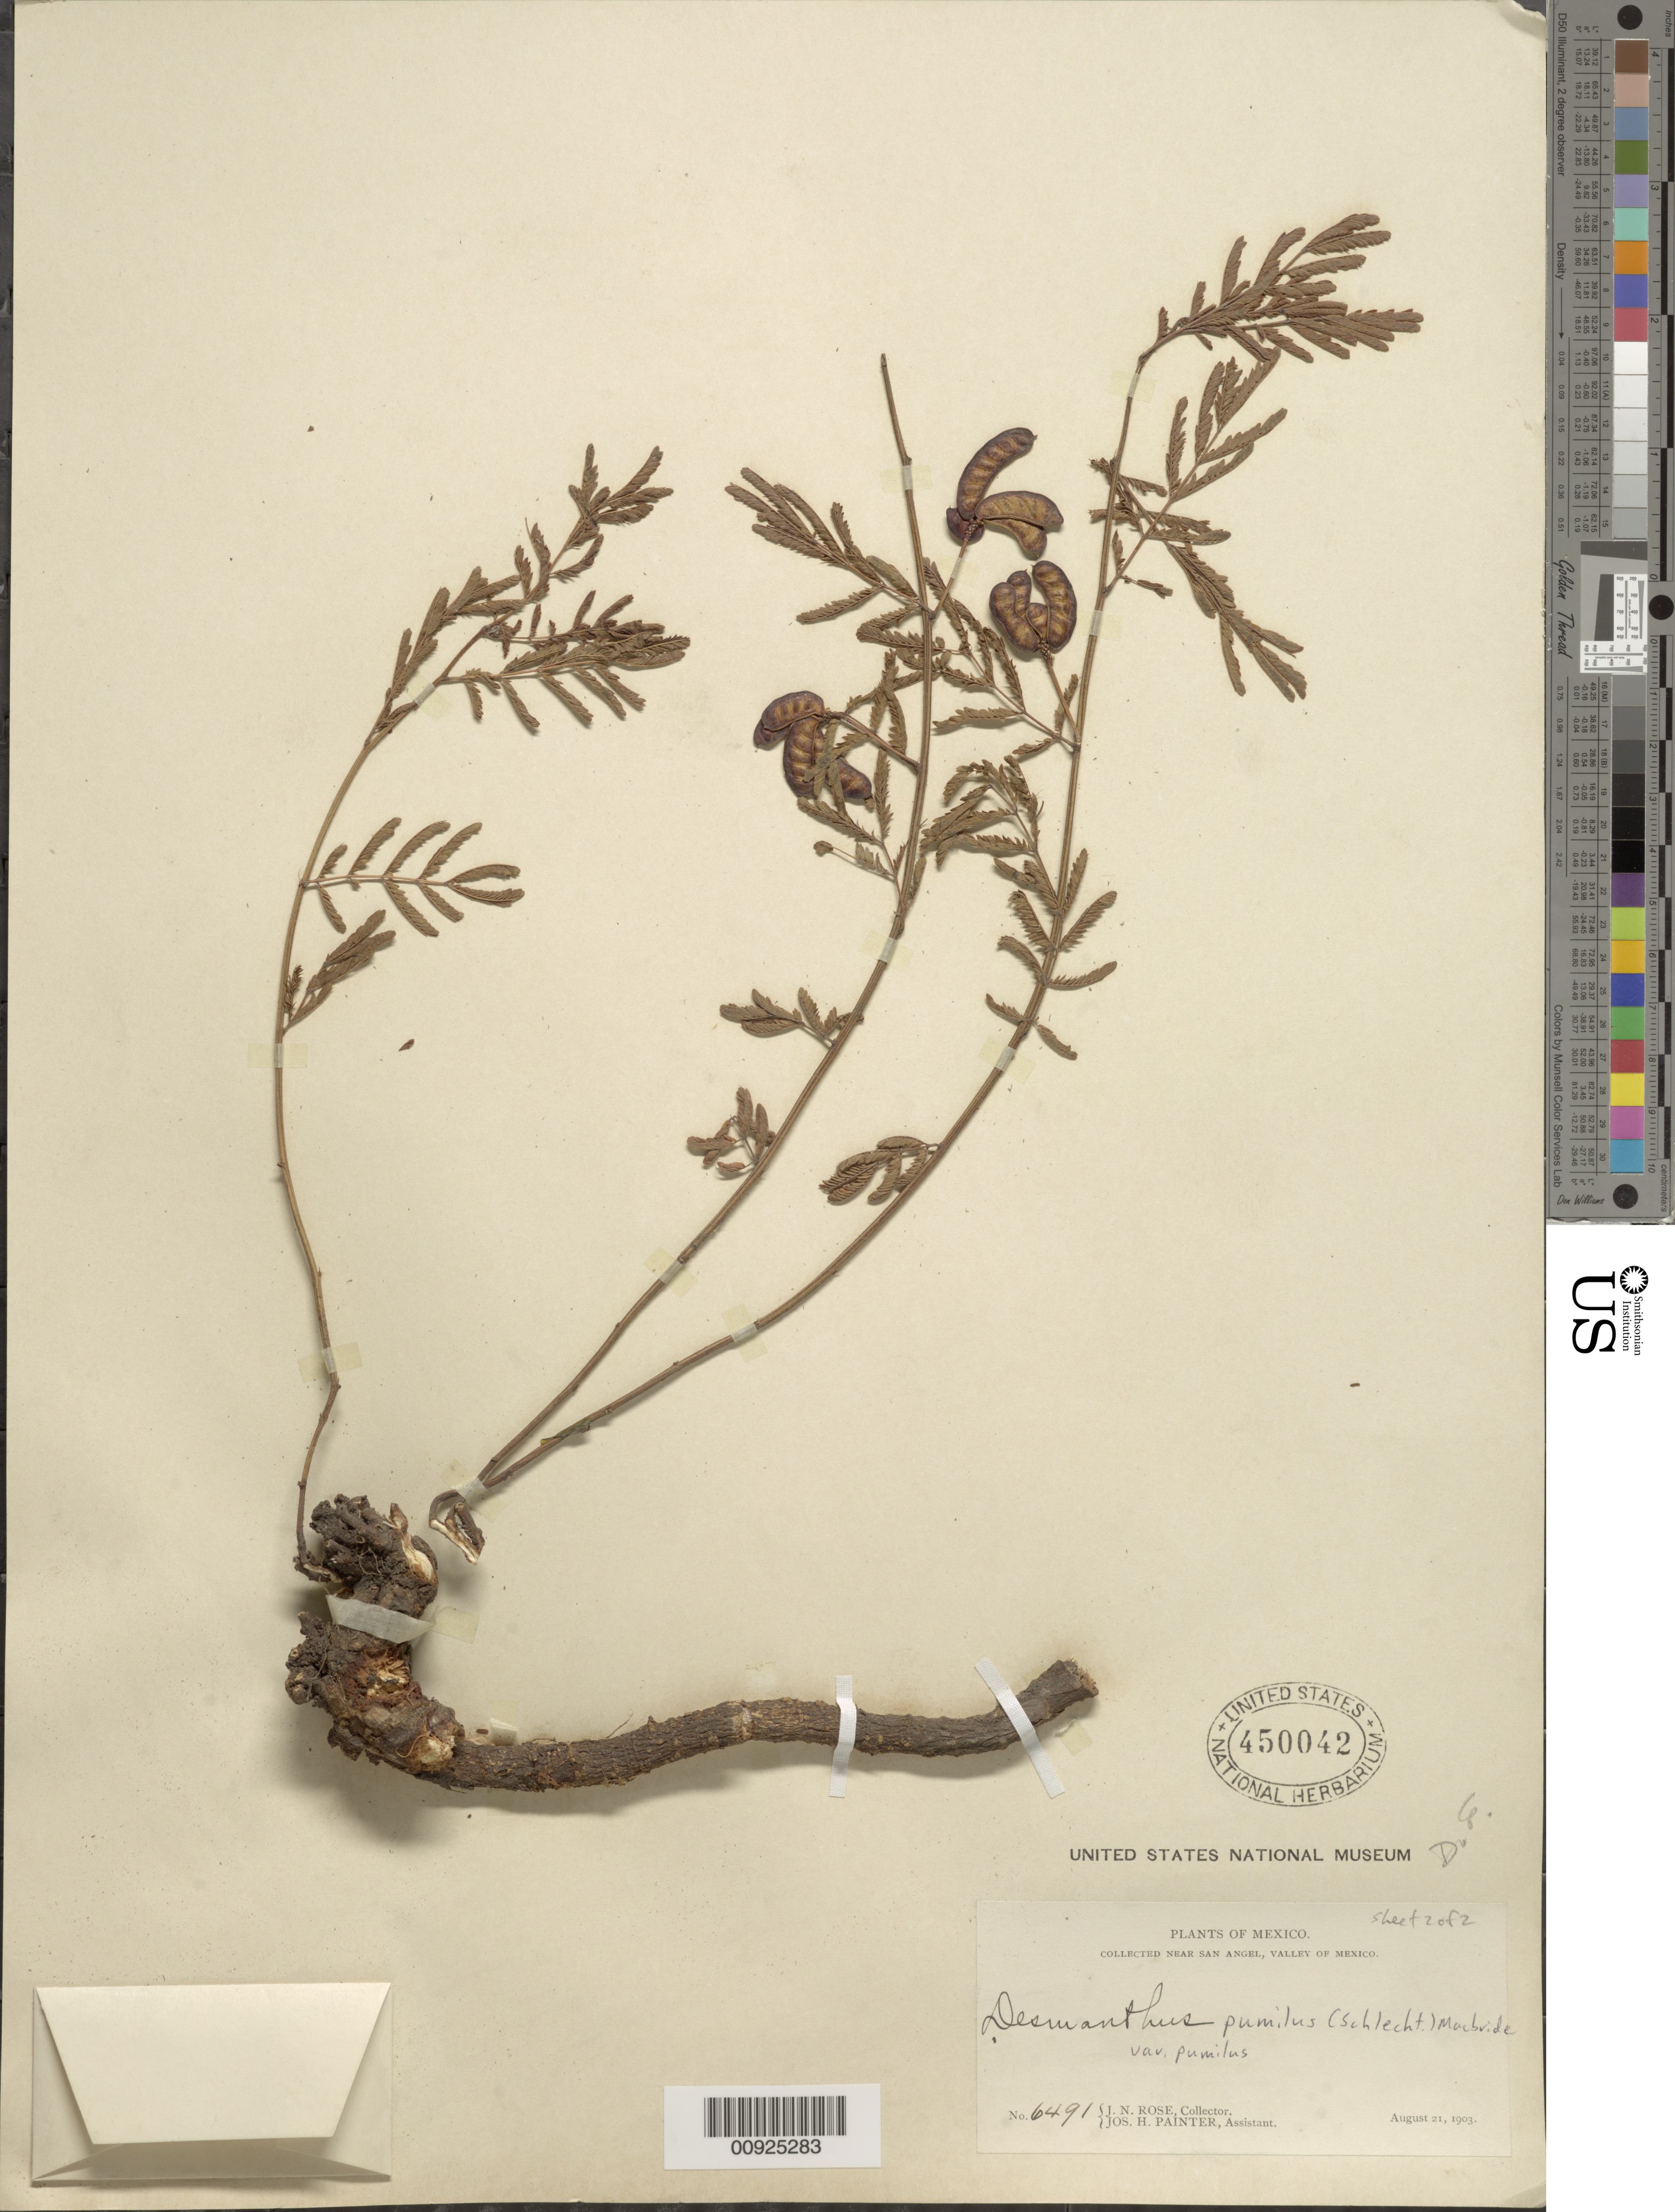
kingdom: Plantae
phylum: Tracheophyta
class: Magnoliopsida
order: Fabales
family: Fabaceae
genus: Desmanthus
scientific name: Desmanthus pumilus var. pumilus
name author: (Schltdl.) J.F. Macbr.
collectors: J. N. Rose & J. H. Painter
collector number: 6491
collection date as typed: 21 Aug 1903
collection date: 1903-08-21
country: Mexico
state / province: Distrito Federal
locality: Near San Angel, Valley of Mexico.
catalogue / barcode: US 450042